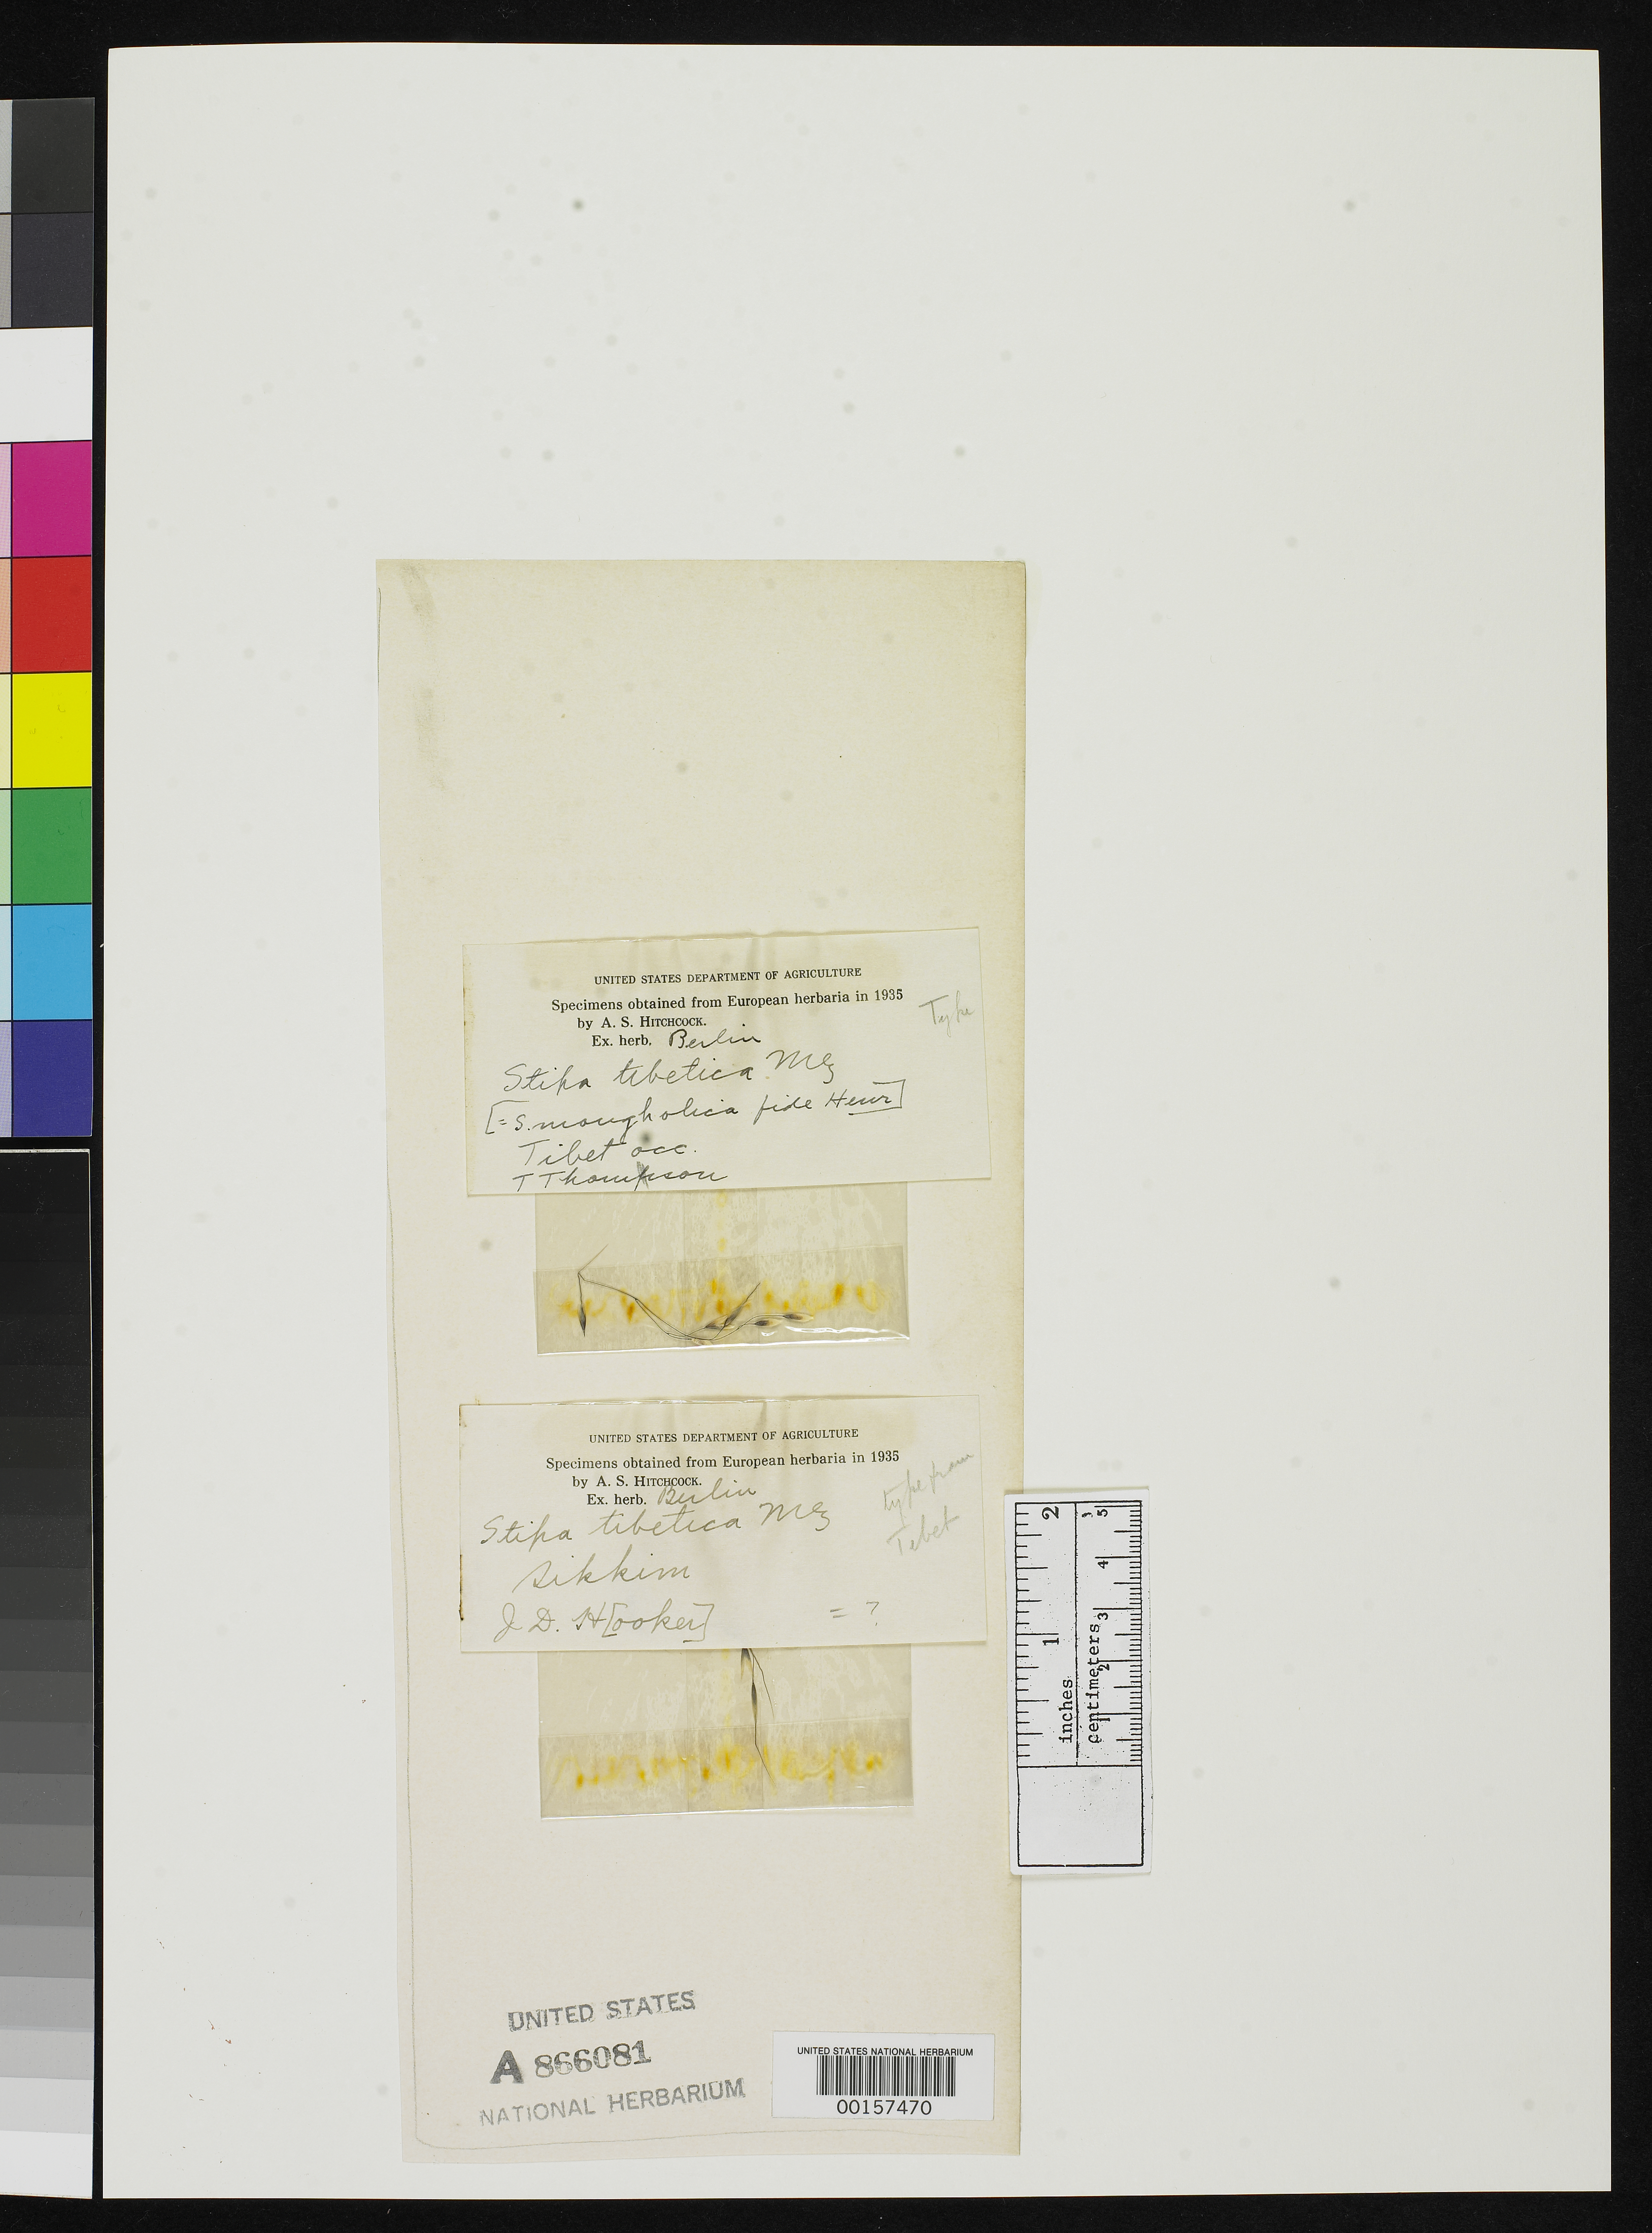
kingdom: Plantae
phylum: Tracheophyta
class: Liliopsida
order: Poales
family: Poaceae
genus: Stipa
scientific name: Stipa tibetica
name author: Mez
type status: Type Fragment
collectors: J. D. Hooker & T. Thomson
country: India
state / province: Sikkim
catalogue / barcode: US 866081A